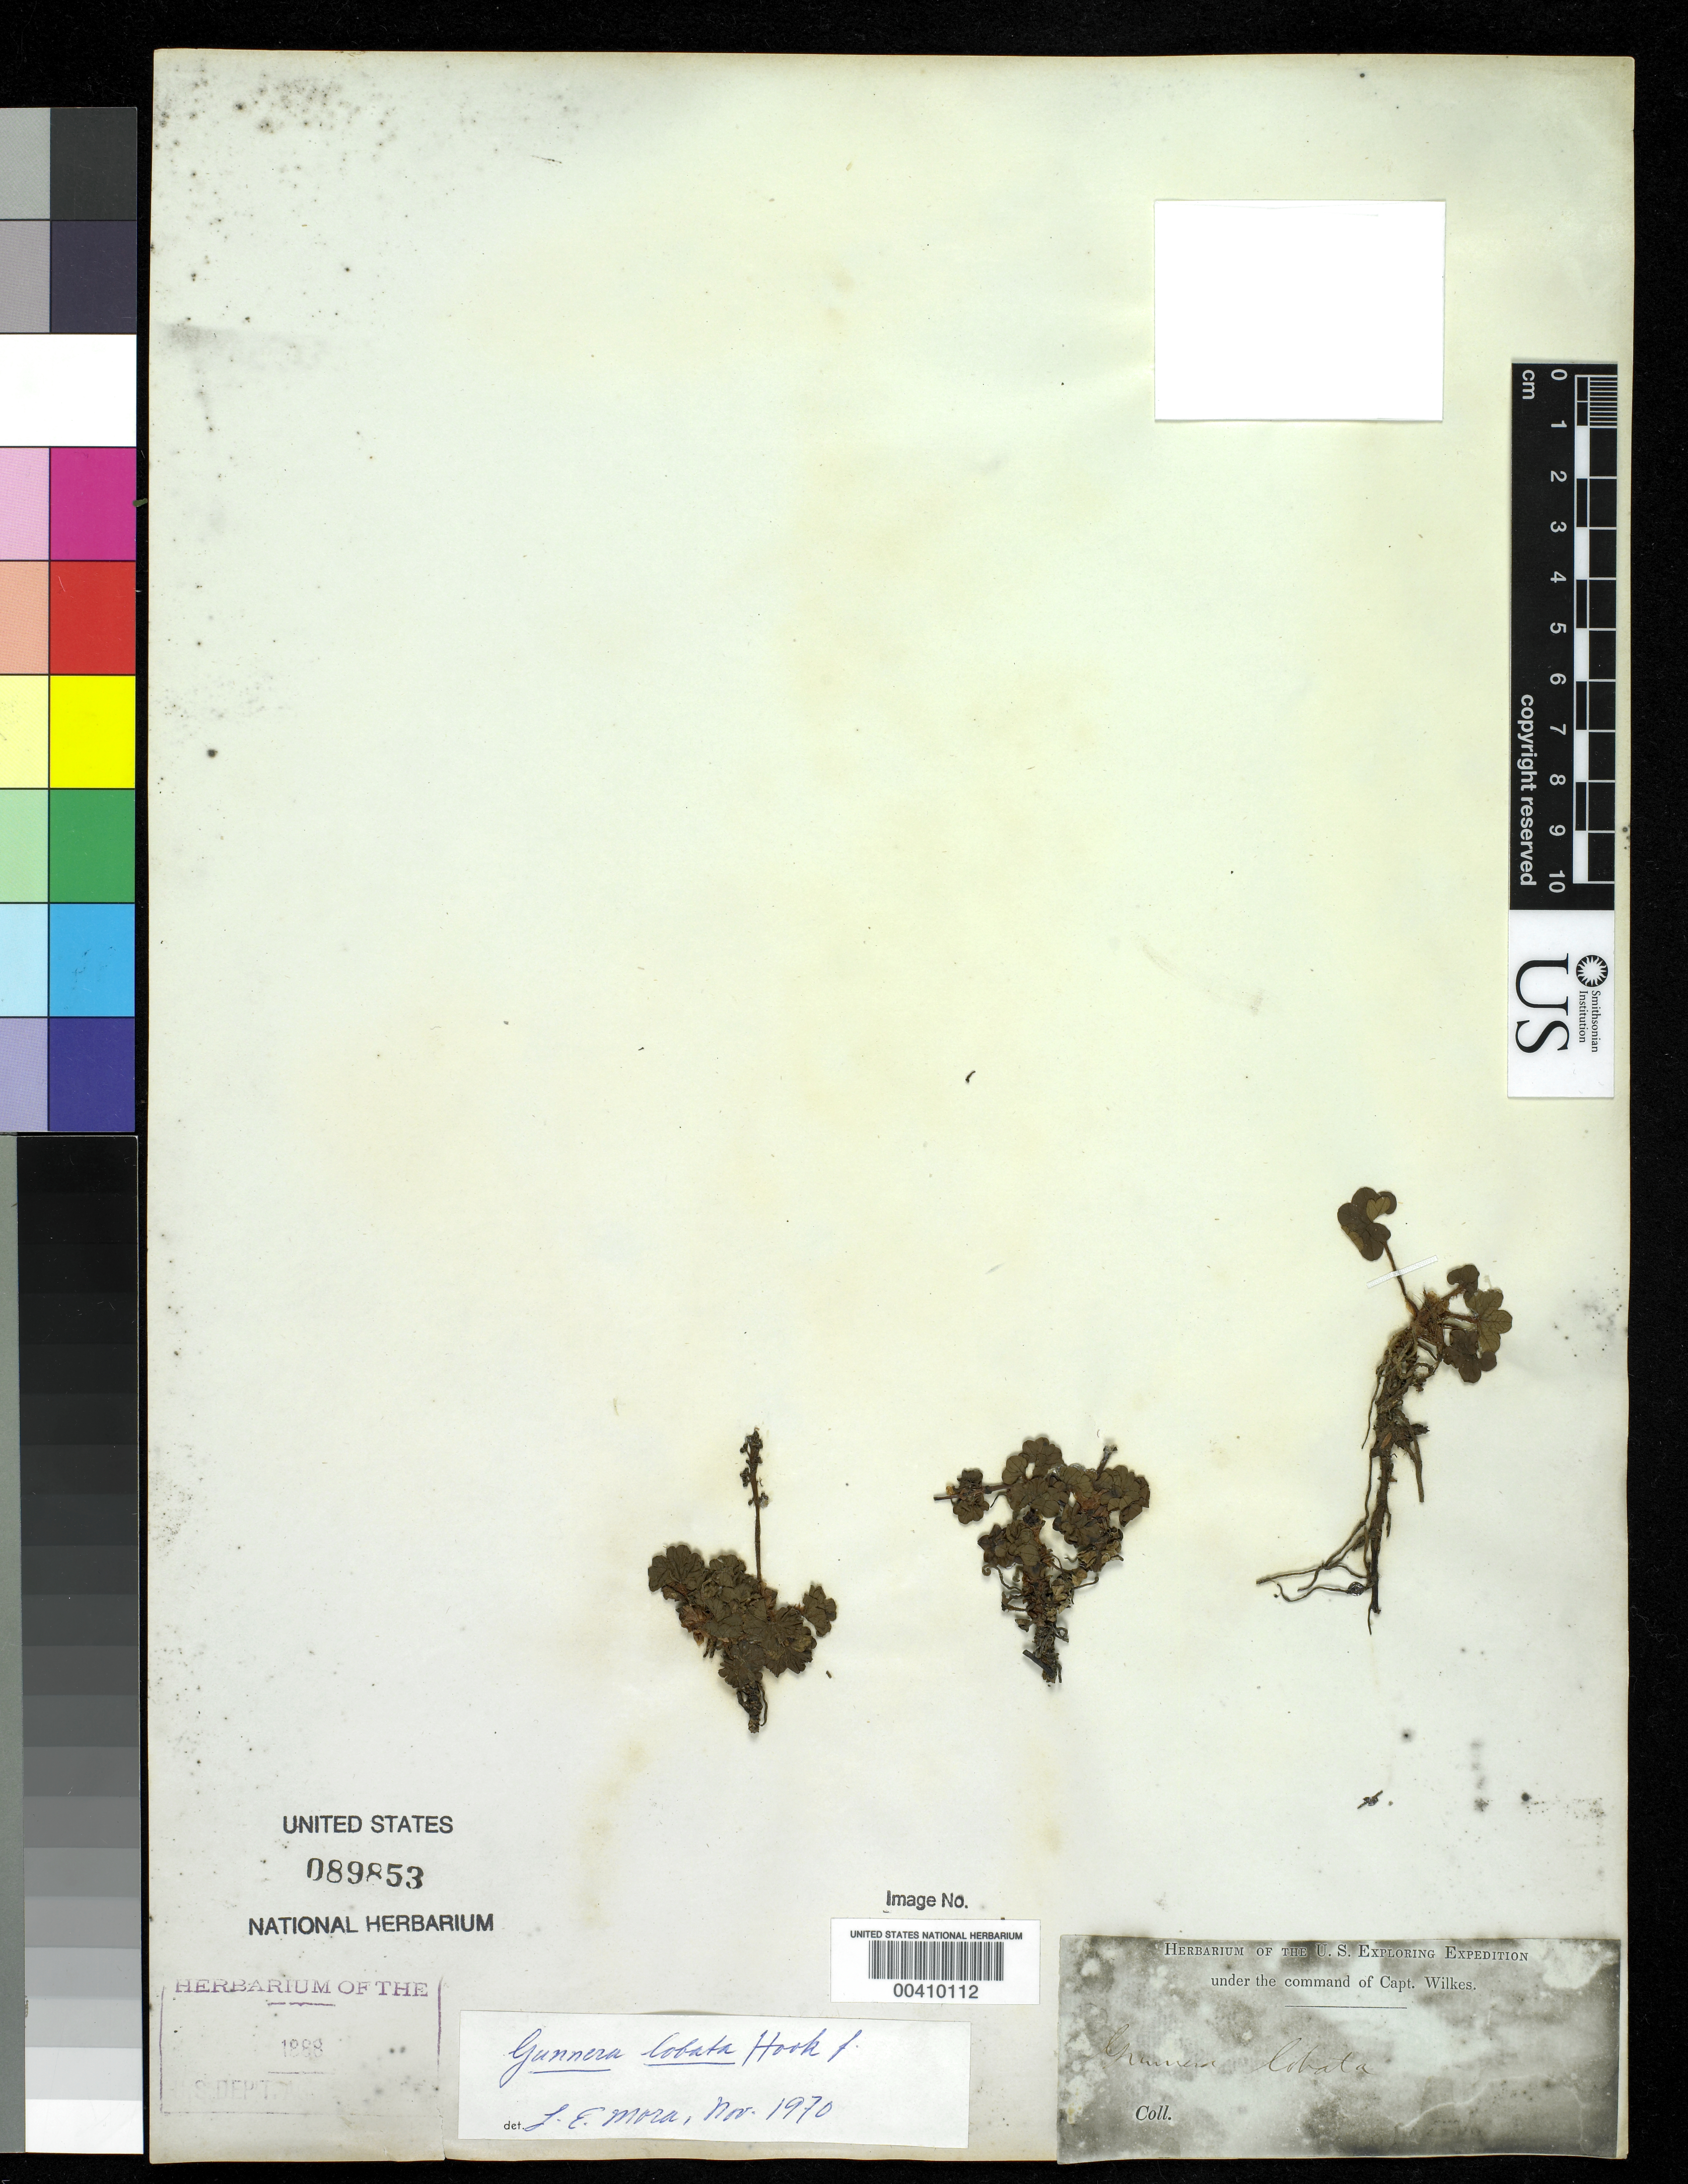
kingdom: Plantae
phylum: Tracheophyta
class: Magnoliopsida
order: Gunnerales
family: Gunneraceae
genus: Gunnera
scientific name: Gunnera lobata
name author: Hook. f.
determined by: Mora-Osejo, L. E.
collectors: Wilkes Explor. Exped.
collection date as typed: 1838 to -- --- 1842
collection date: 1838/1842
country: Panama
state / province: Chiriquí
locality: Around San Felix.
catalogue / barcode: US 89853